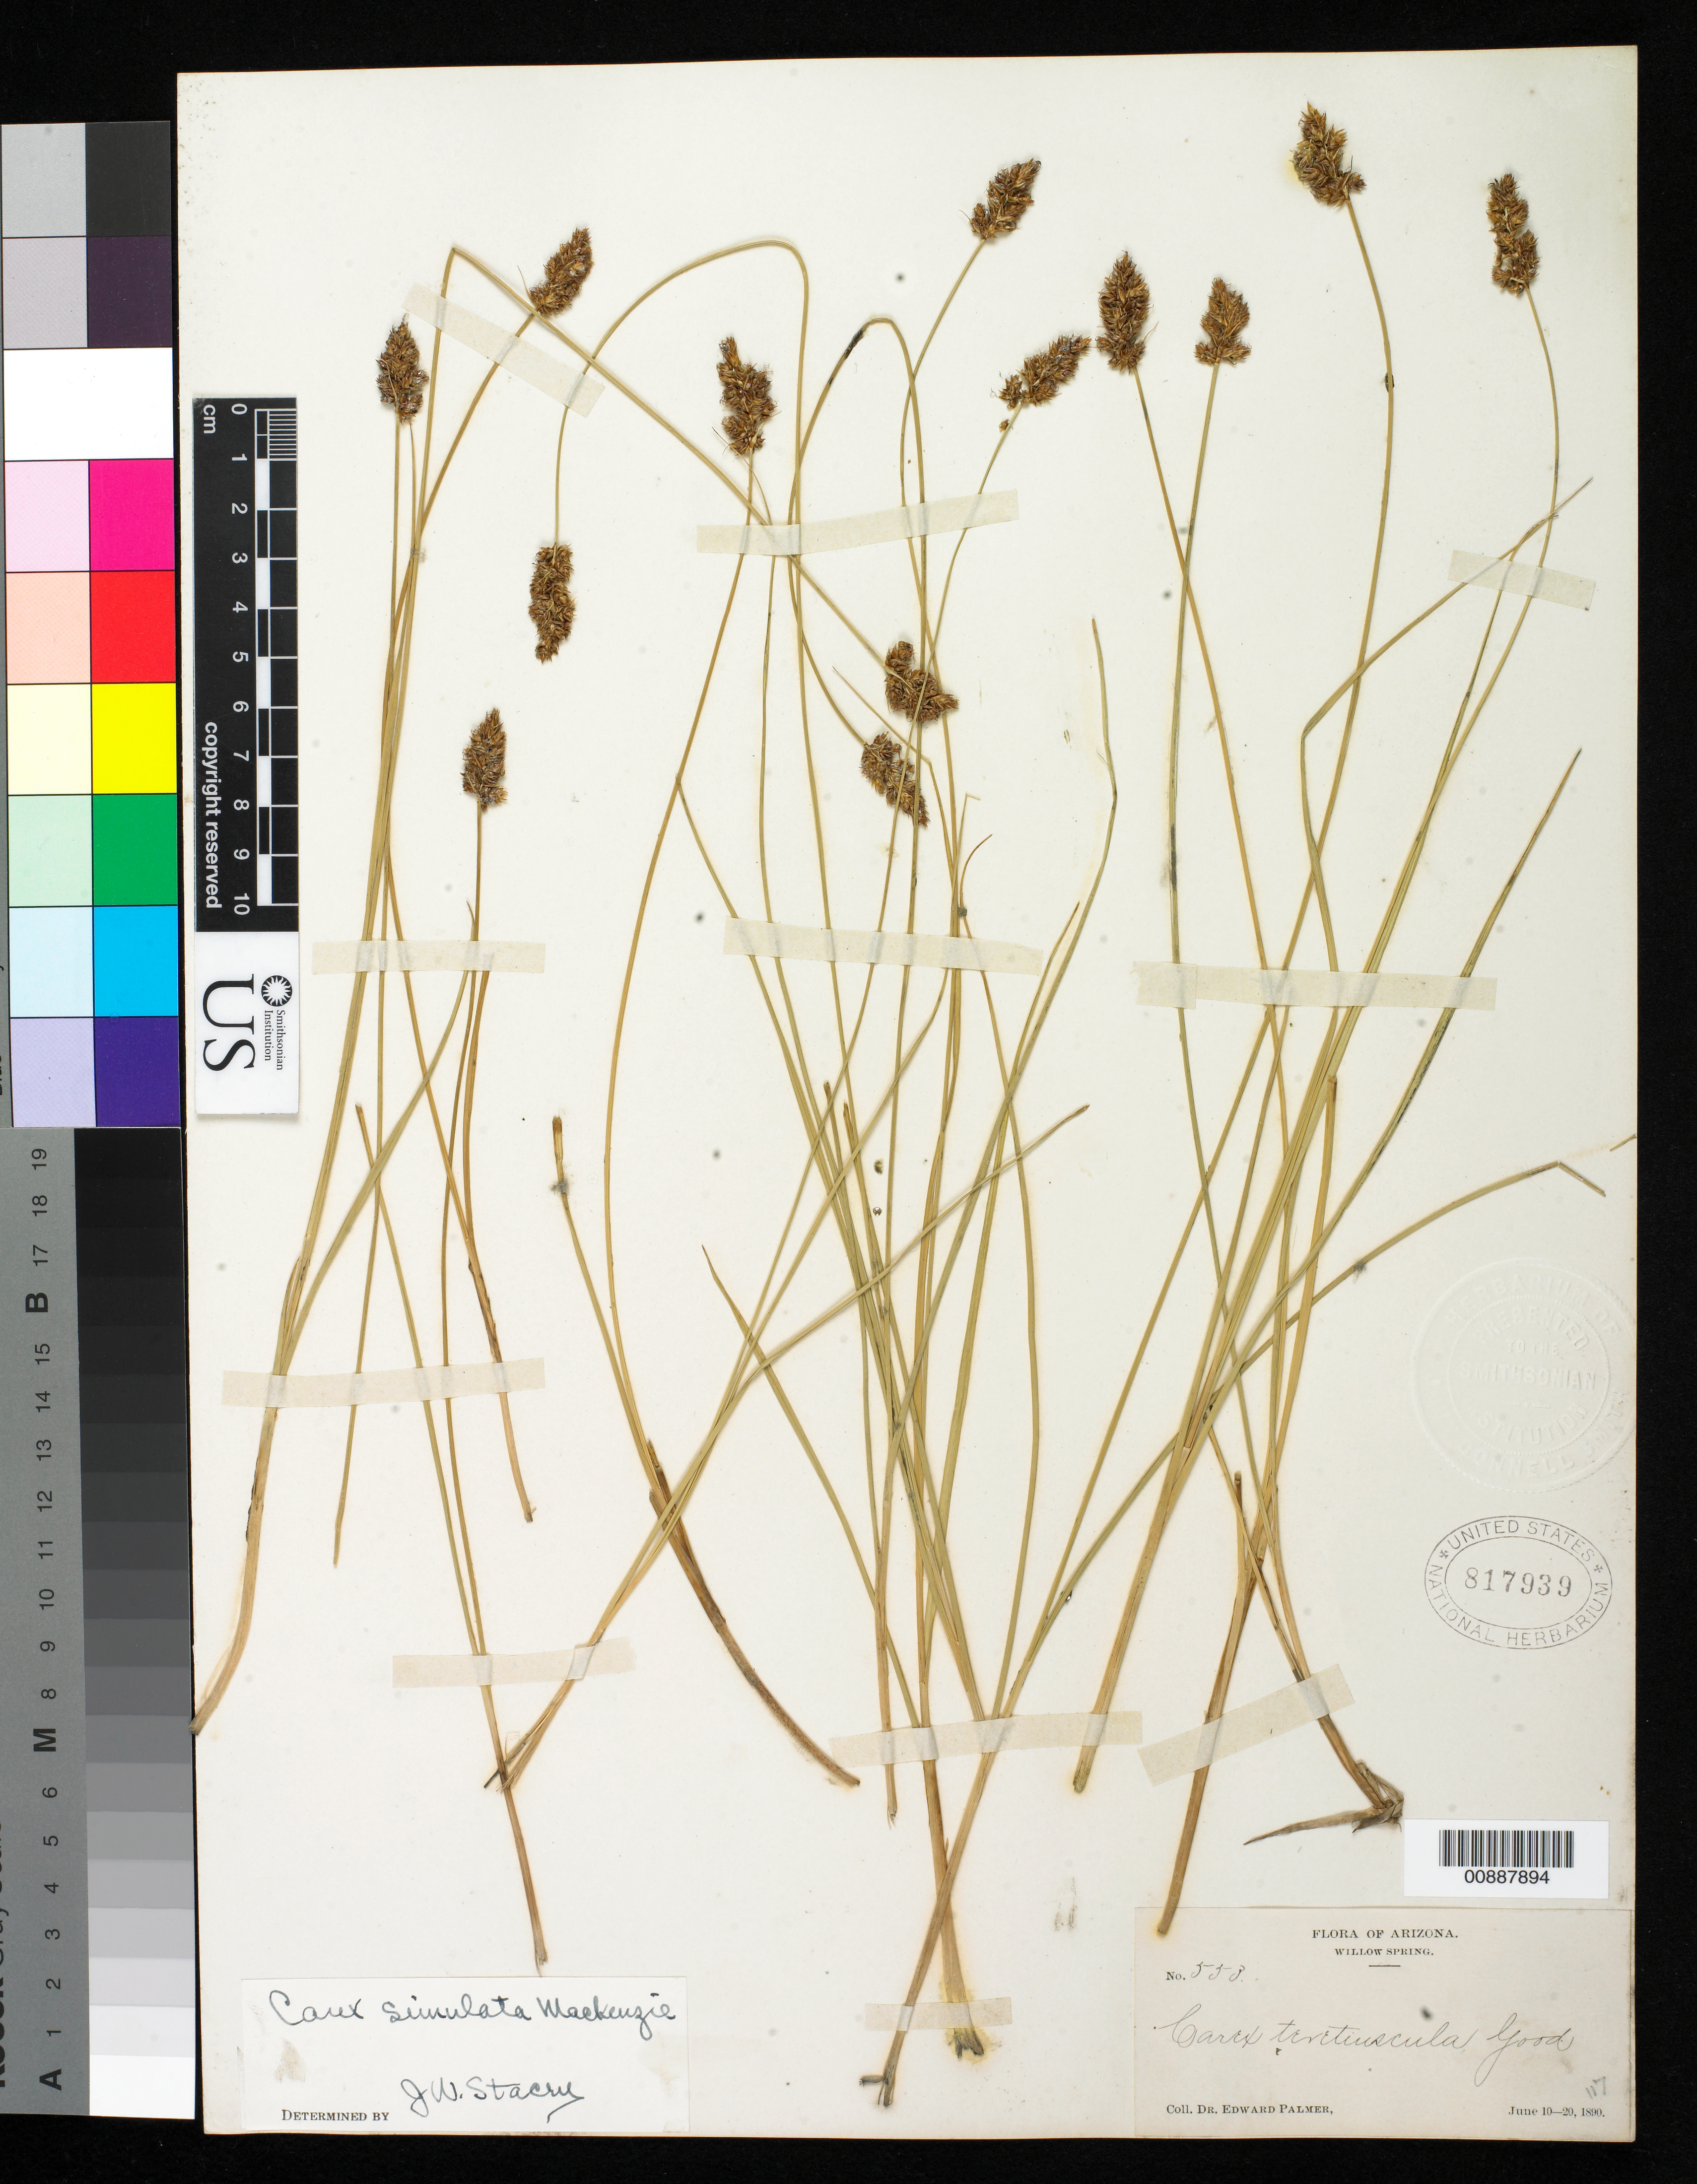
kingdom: Plantae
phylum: Tracheophyta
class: Liliopsida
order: Poales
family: Cyperaceae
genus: Carex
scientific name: Carex simulata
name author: Mack.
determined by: Stacey, J. W.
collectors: E. Palmer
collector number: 553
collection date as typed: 10 Jun 1890 to 20 Jun 1890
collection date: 1890-06-10/1890-06-20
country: United States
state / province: Arizona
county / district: Coconino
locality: Willow Spring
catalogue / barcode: US 817939